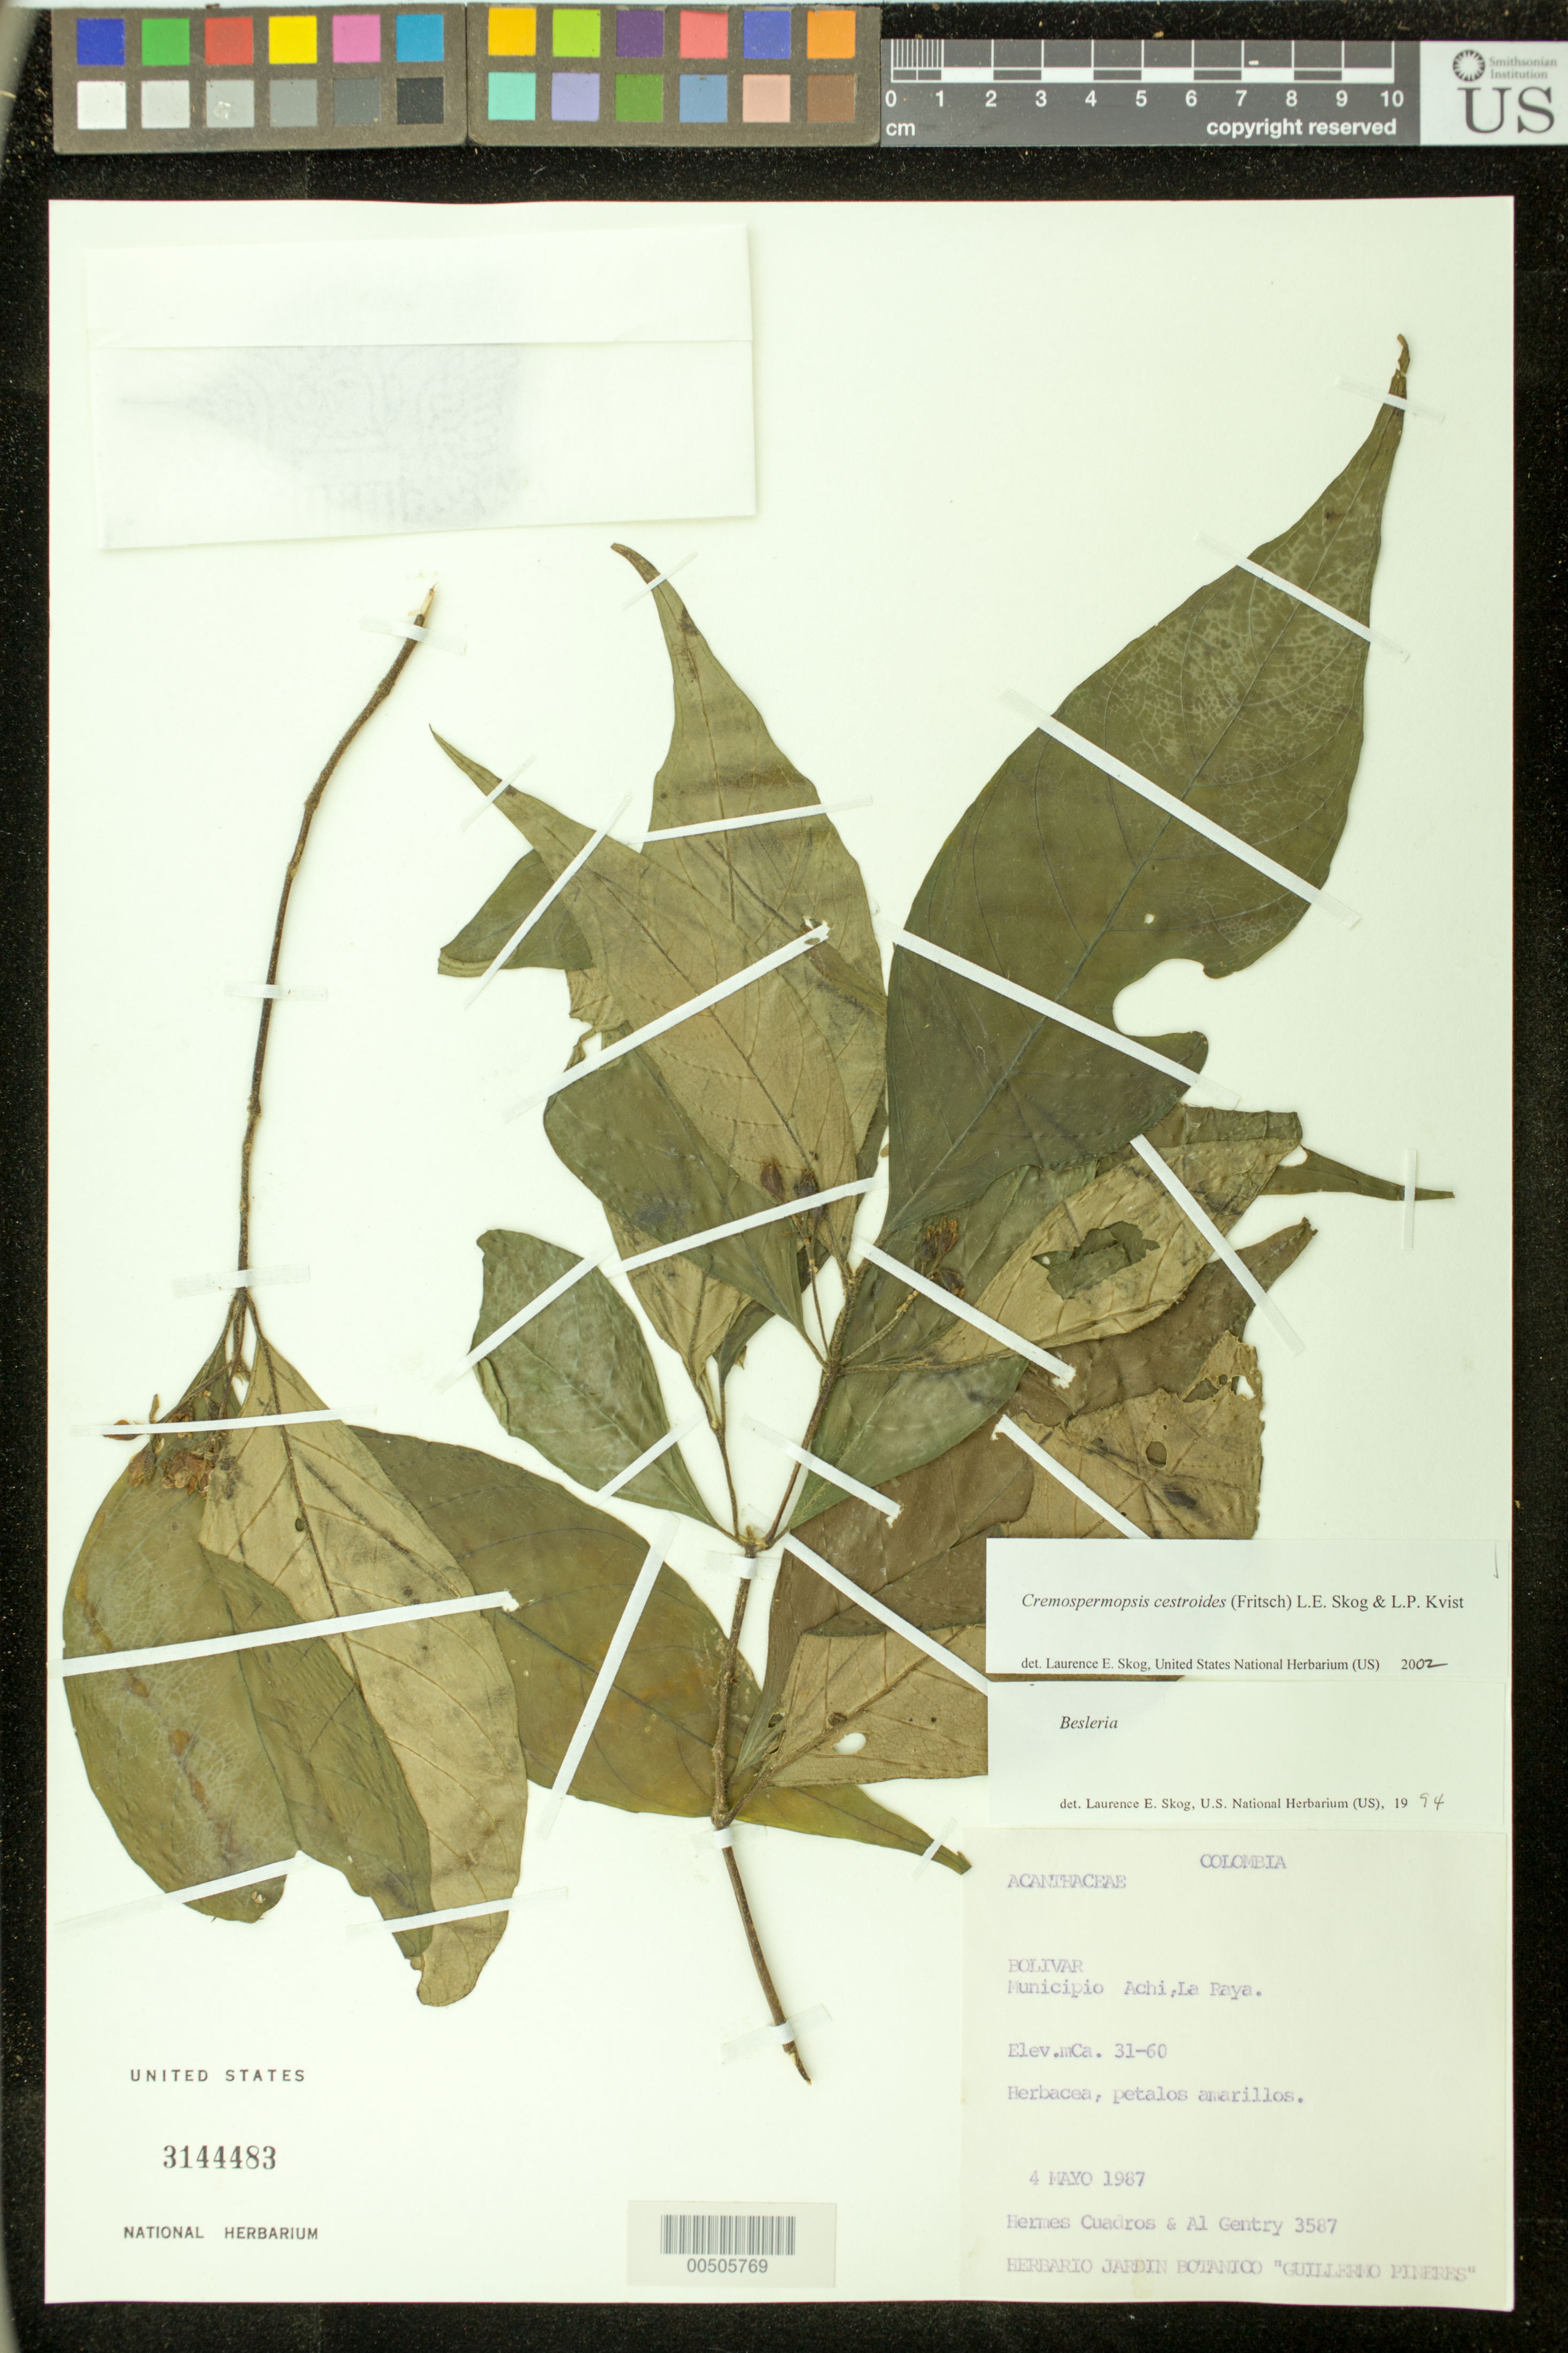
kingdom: Plantae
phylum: Tracheophyta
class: Magnoliopsida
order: Lamiales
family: Gesneriaceae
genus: Cremospermopsis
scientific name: Cremospermopsis cestroides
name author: (Fritsch) L.E. Skog & L.P. Kvist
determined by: Skog, Laurence E.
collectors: H. Cuadros V. & A. H. Gentry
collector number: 3587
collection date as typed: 04 May 1987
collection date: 1987-05-04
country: Colombia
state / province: Bolívar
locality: Mpio. Achi, La Raya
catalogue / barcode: US 3144483